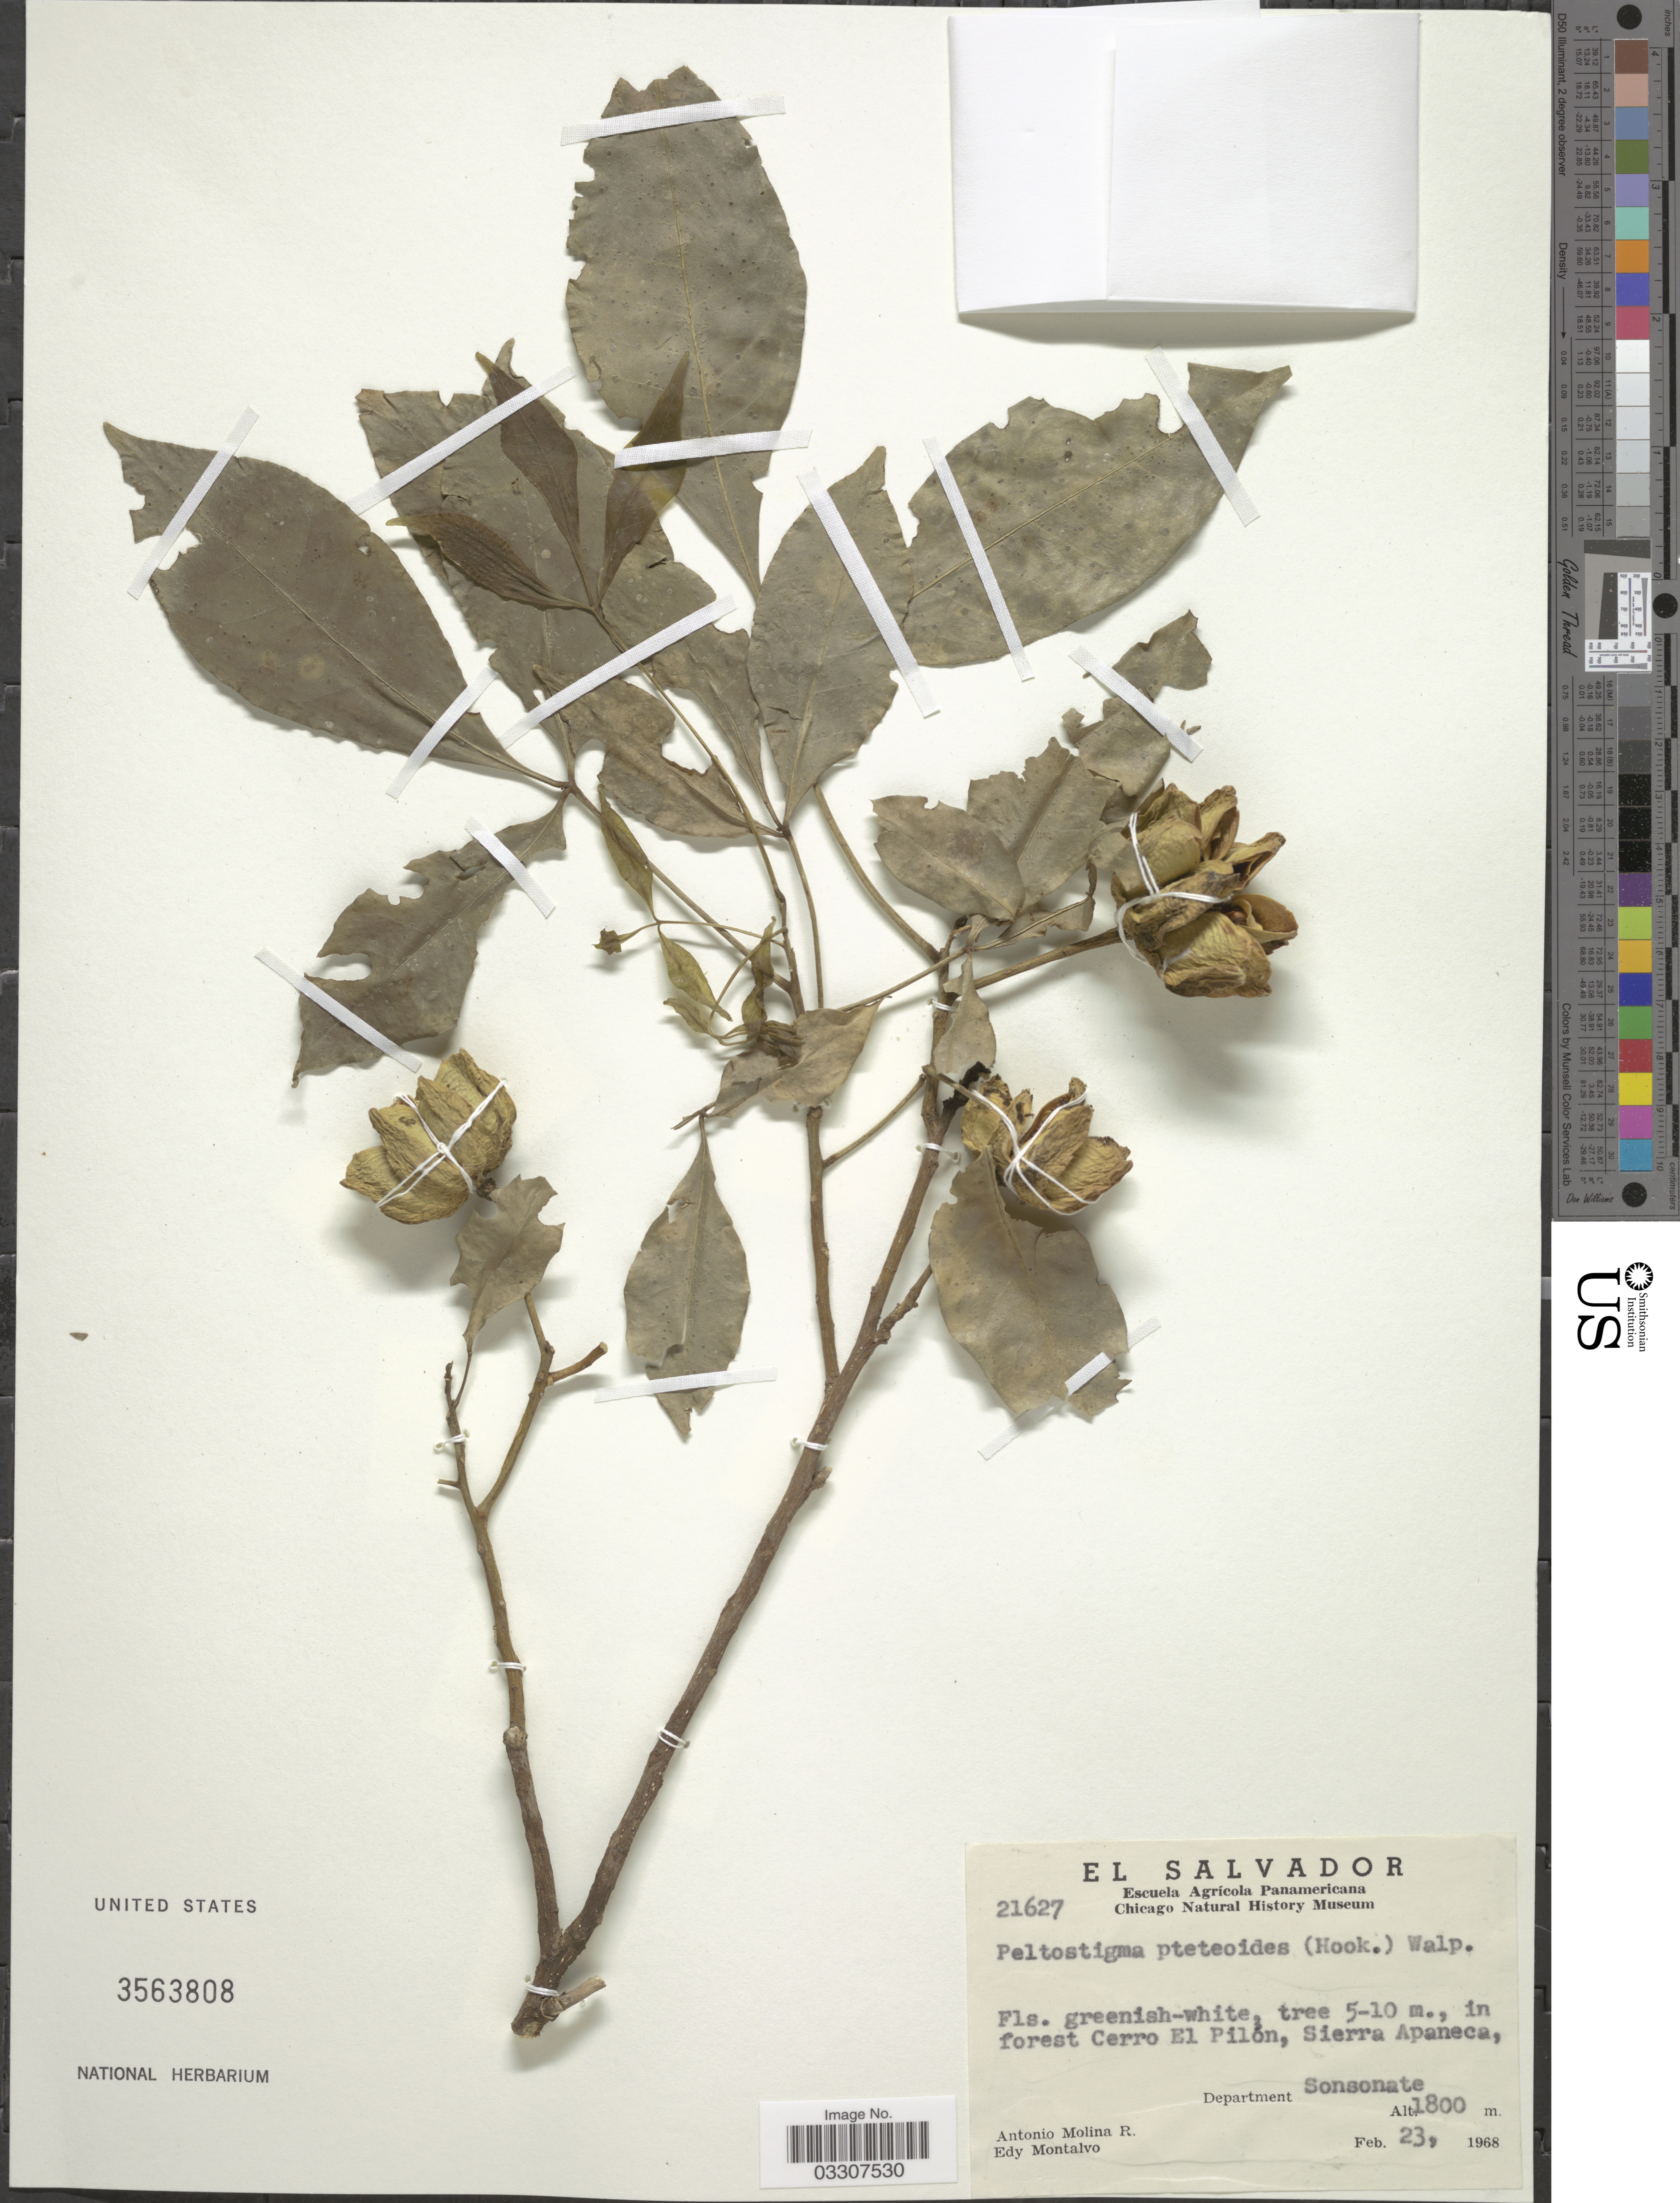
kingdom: Plantae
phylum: Tracheophyta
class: Magnoliopsida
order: Sapindales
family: Rutaceae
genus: Peltostigma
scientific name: Peltostigma pteleoides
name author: (Hook.) Walp.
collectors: A. Molina R. & E. A. Montalvo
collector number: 21627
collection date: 1968-02-23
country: El Salvador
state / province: Sonsonate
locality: In forest Cerro El Pilón, Sierra Apaneca, Department Sonsonate.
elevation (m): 1800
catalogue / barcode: US 3563808